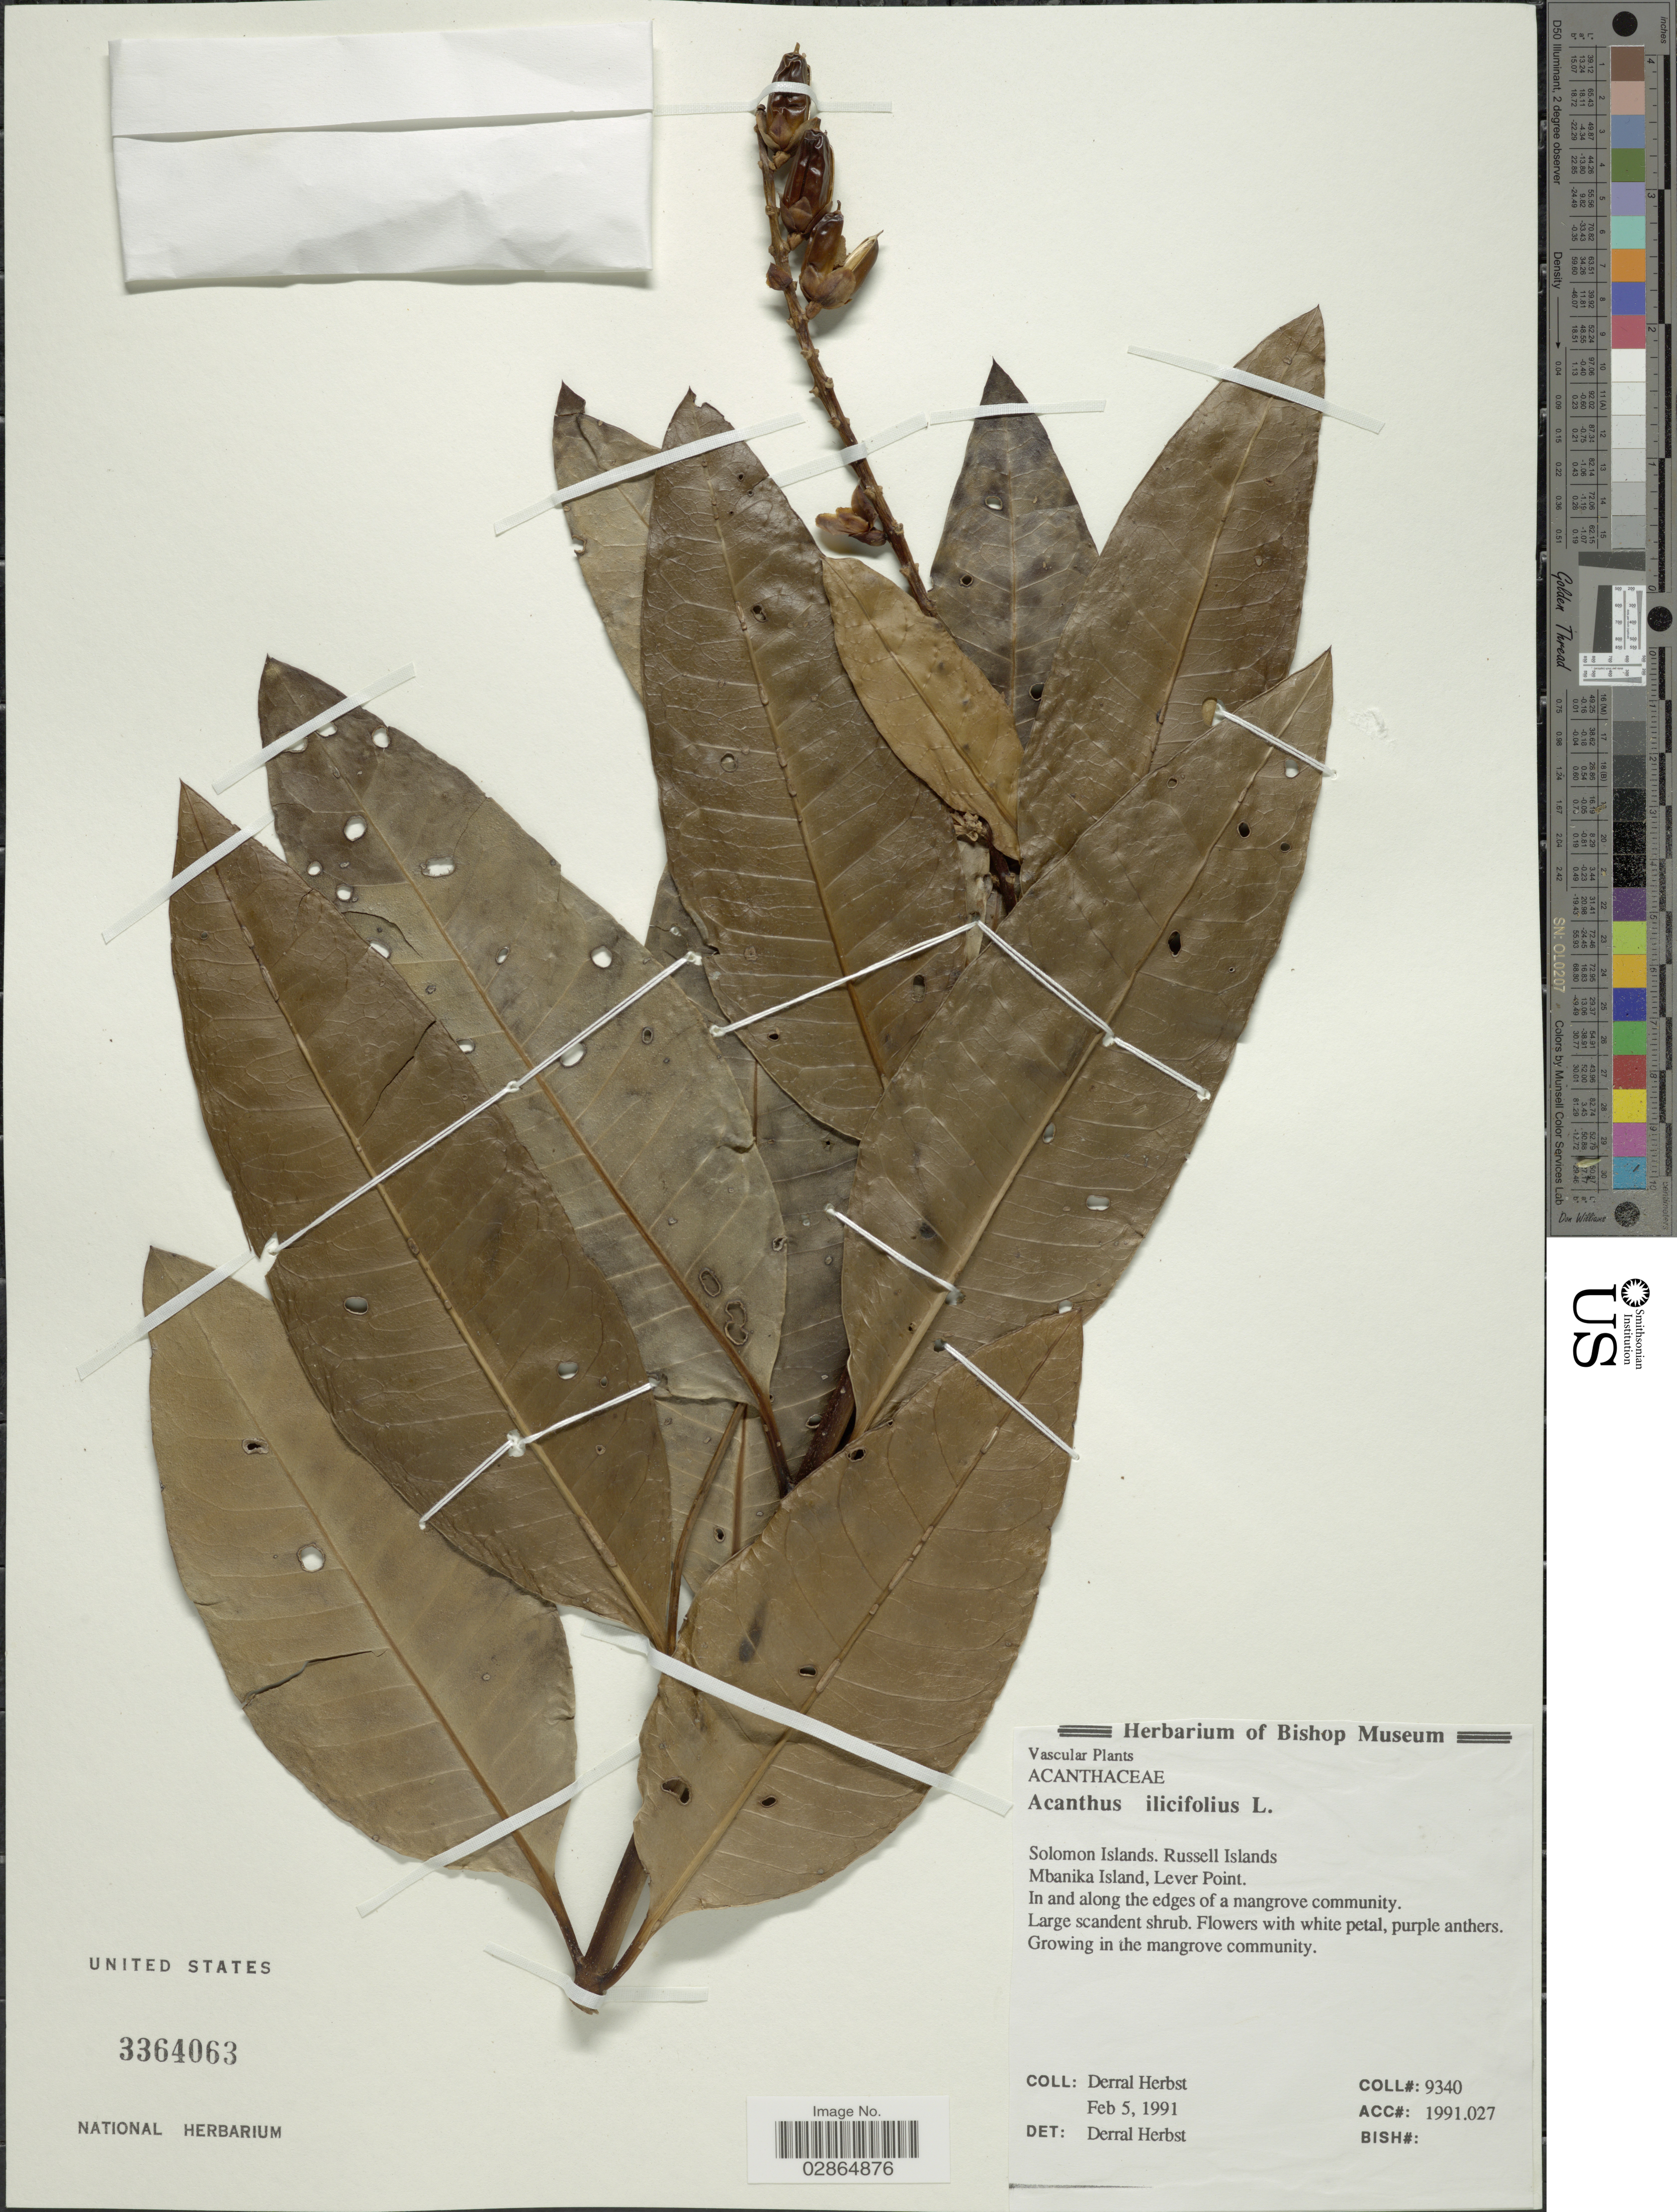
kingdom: Plantae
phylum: Tracheophyta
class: Magnoliopsida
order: Lamiales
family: Acanthaceae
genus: Acanthus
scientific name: Acanthus ilicifolius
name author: L.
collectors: D. R. Herbst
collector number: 9340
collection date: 1991-02-05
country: Solomon Islands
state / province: Solomon Islands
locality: Solomon Islands, Russell Islands, Mbanika Island, Lever Point.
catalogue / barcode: US 3364063